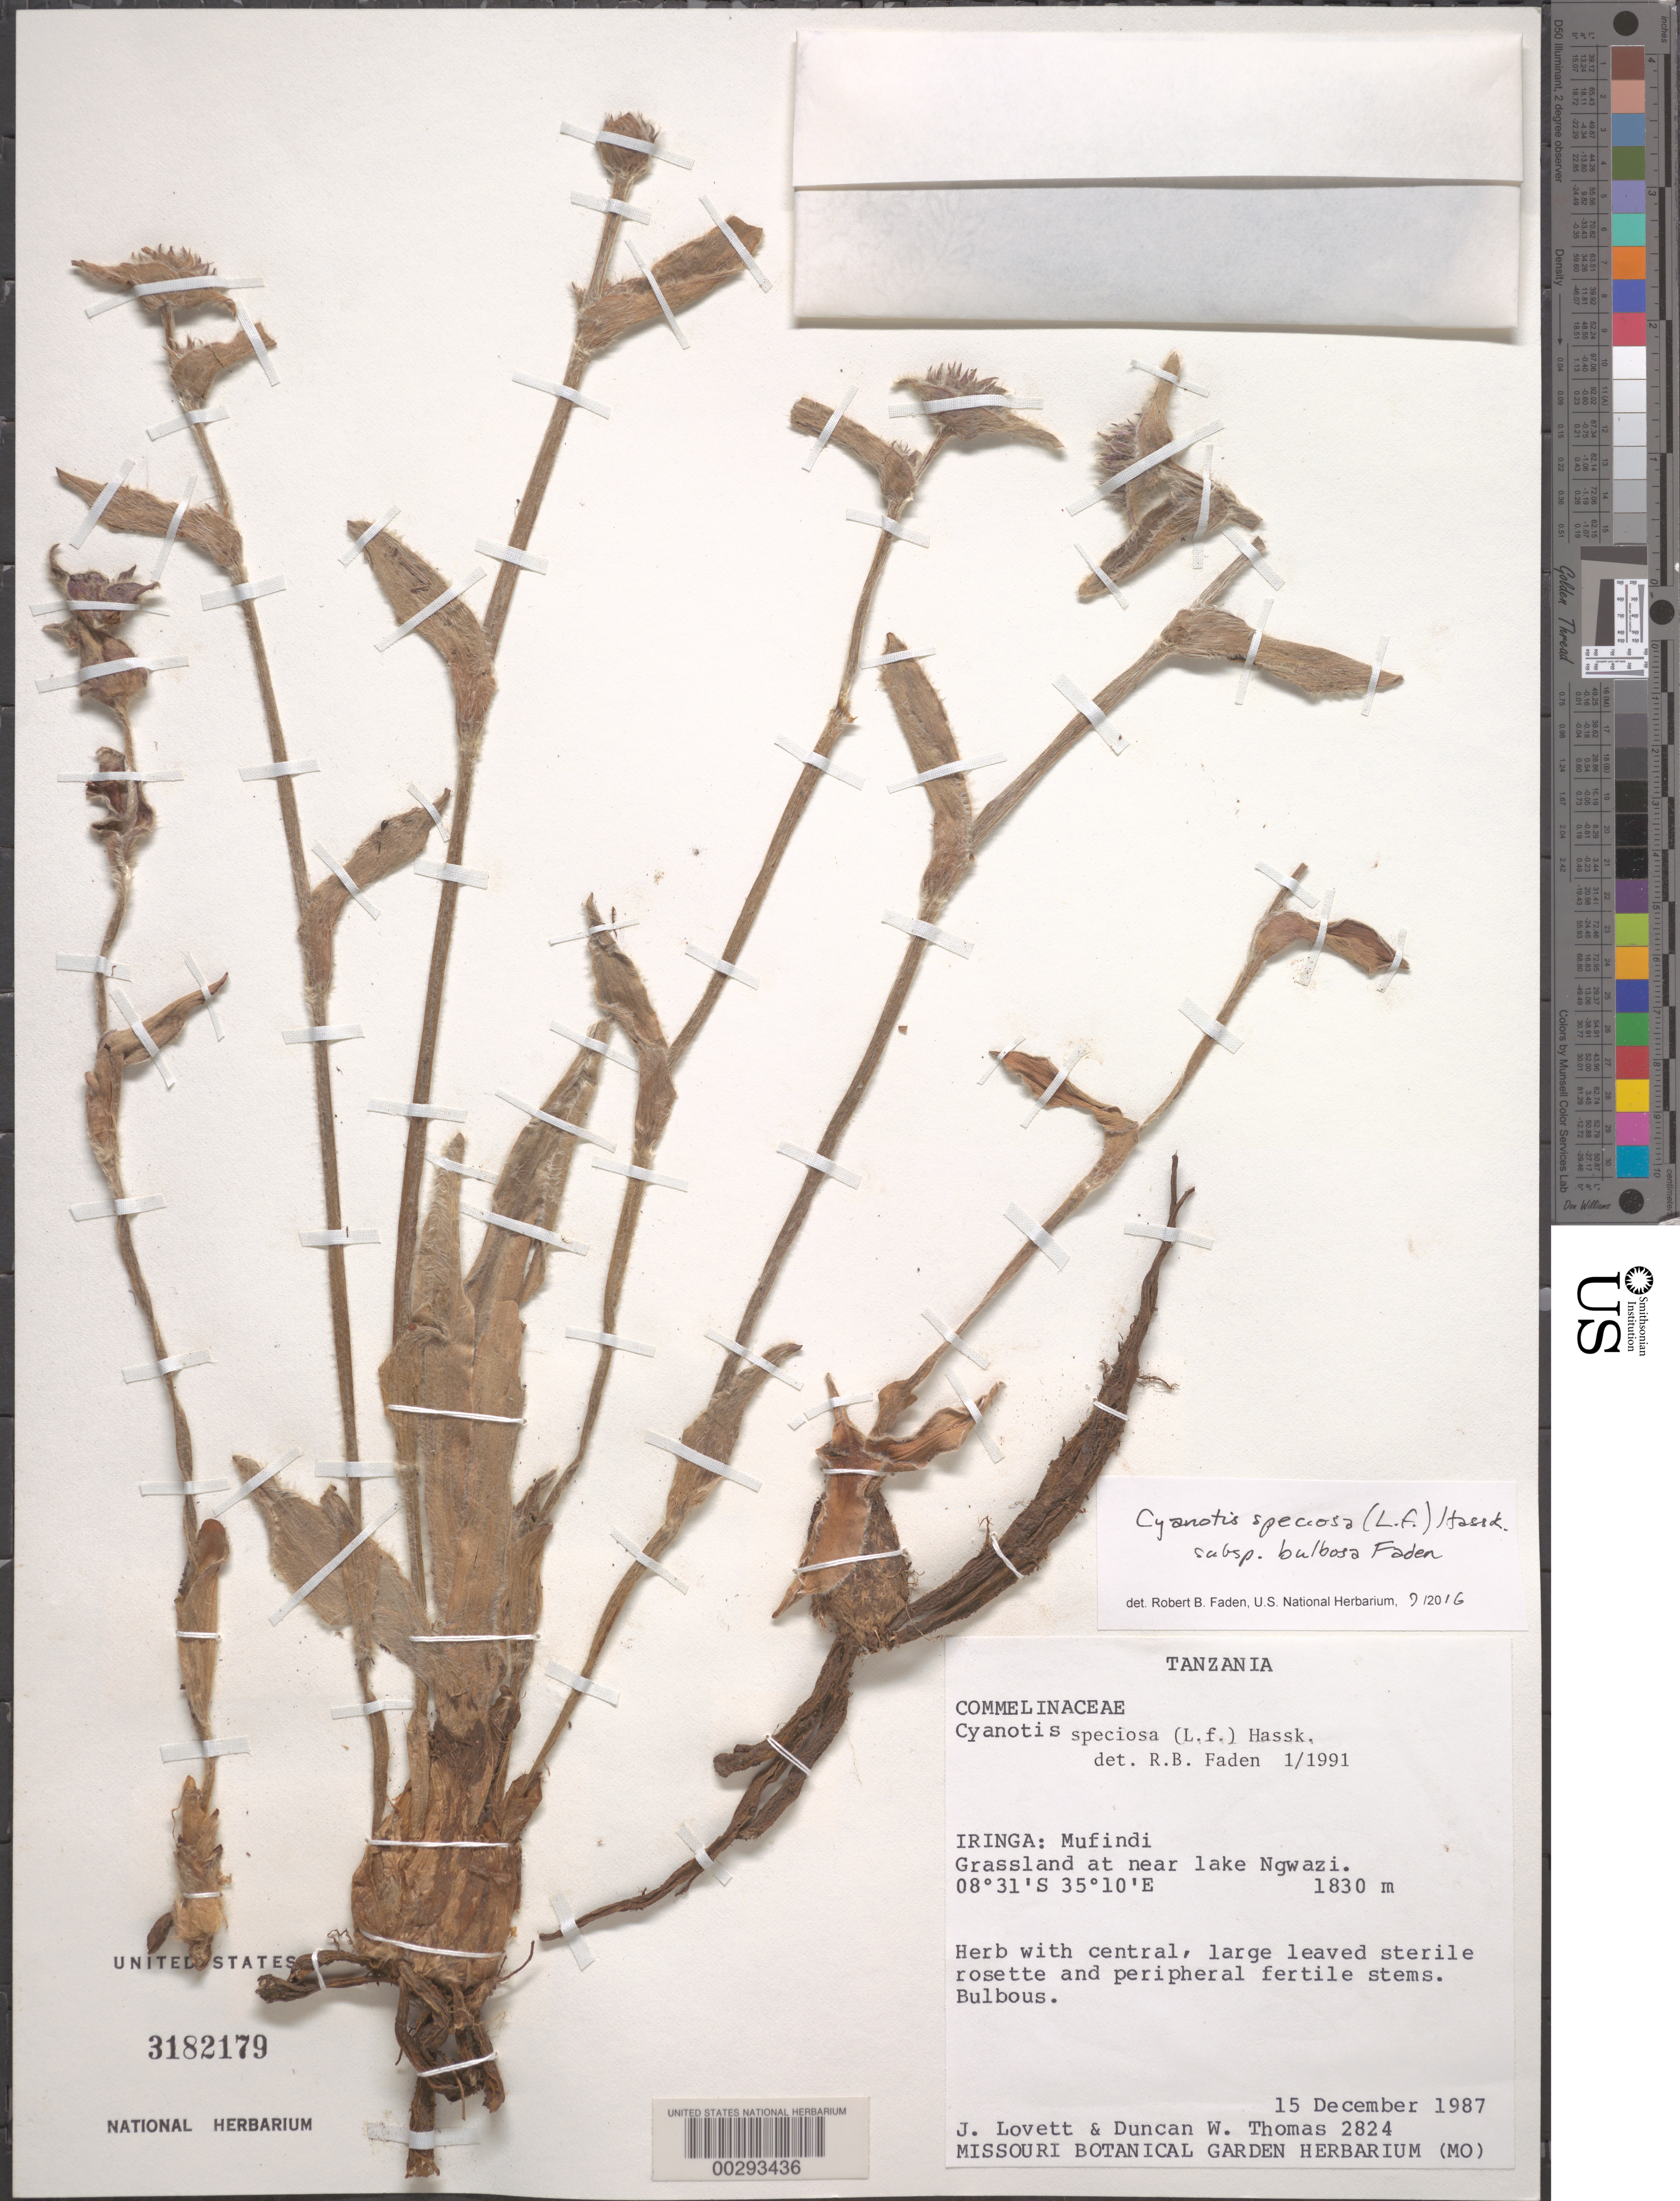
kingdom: Plantae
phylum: Tracheophyta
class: Liliopsida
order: Commelinales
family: Commelinaceae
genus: Cyanotis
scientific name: Cyanotis speciosa subsp. bulbosa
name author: Faden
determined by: Faden, Robert B., (US), Smithsonian Institution - National Museum of Natural History (UNITED STATES)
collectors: J. Lovett & D. W. Thomas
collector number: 2824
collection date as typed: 15 Dec 1987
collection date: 1987-12-15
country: Tanzania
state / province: Iringa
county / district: Mufindi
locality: Lake ngwazi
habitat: Grassland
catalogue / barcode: US 3182179